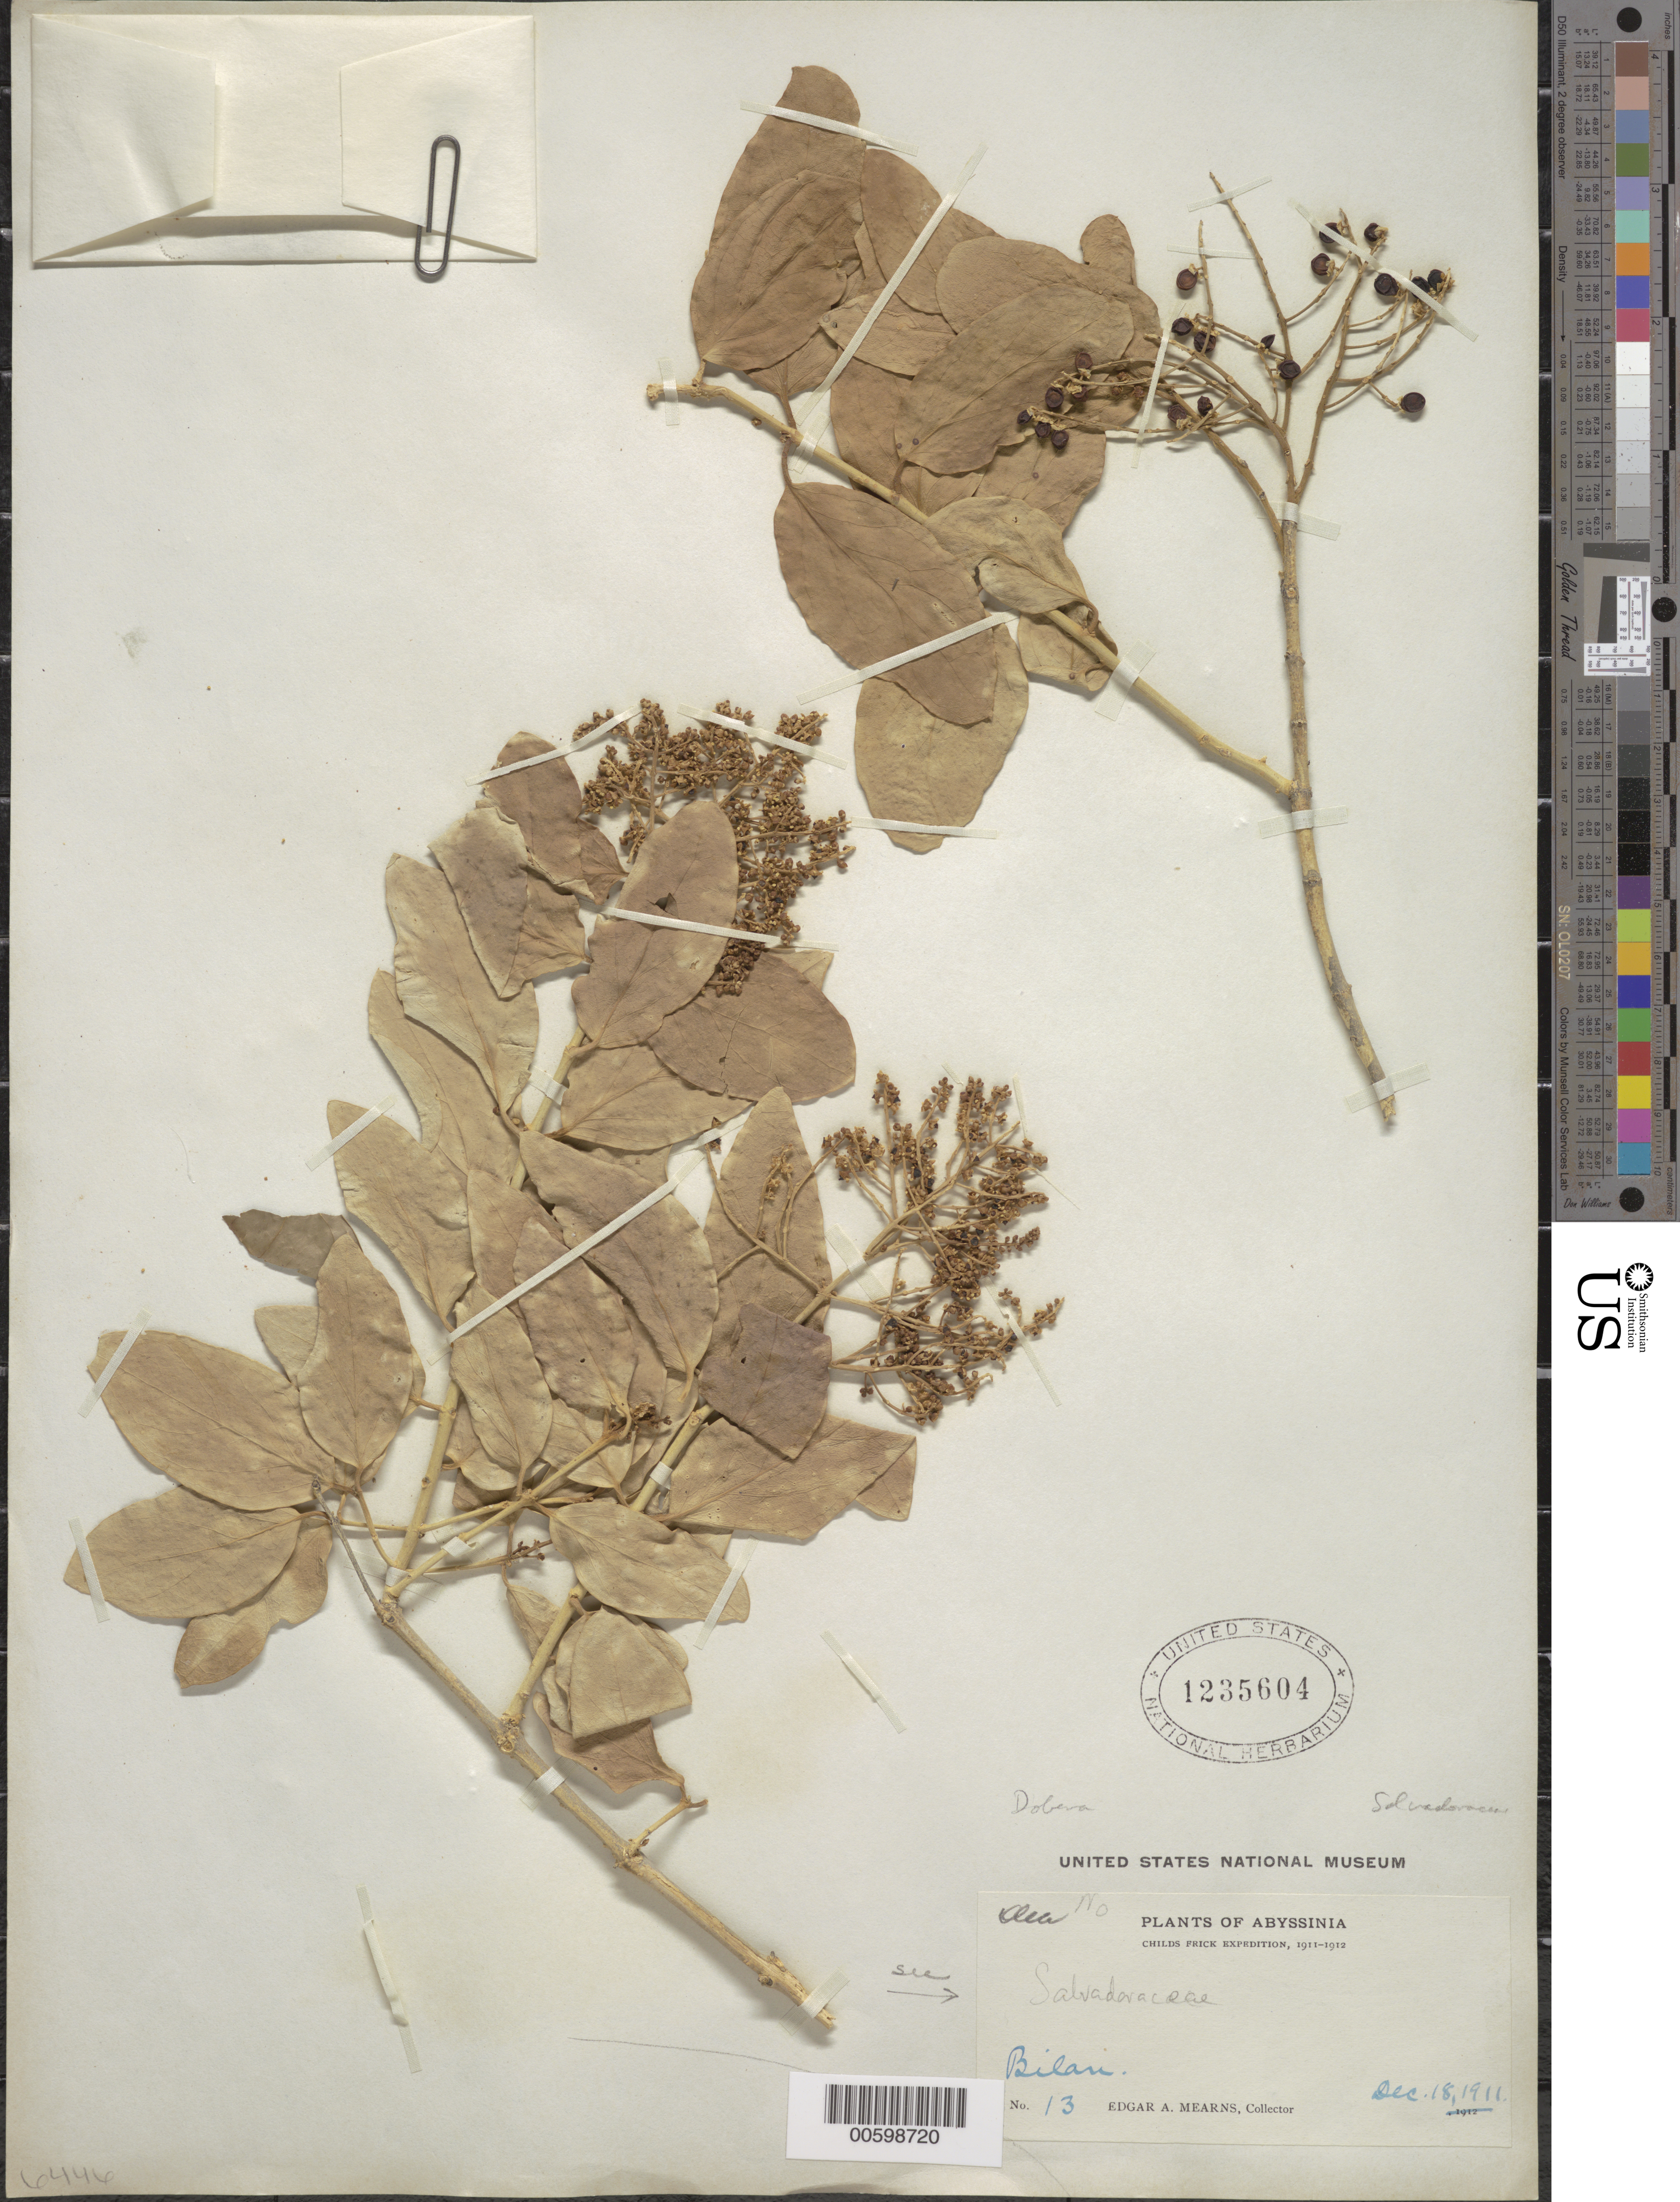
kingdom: Plantae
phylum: Tracheophyta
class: Magnoliopsida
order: Brassicales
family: Salvadoraceae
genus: Dobera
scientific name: Dobera sp.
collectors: E. A. Mearns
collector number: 13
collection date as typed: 18 Dec 1911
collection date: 1911-12-18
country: Ethiopia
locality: Bilan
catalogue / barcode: US 1235604